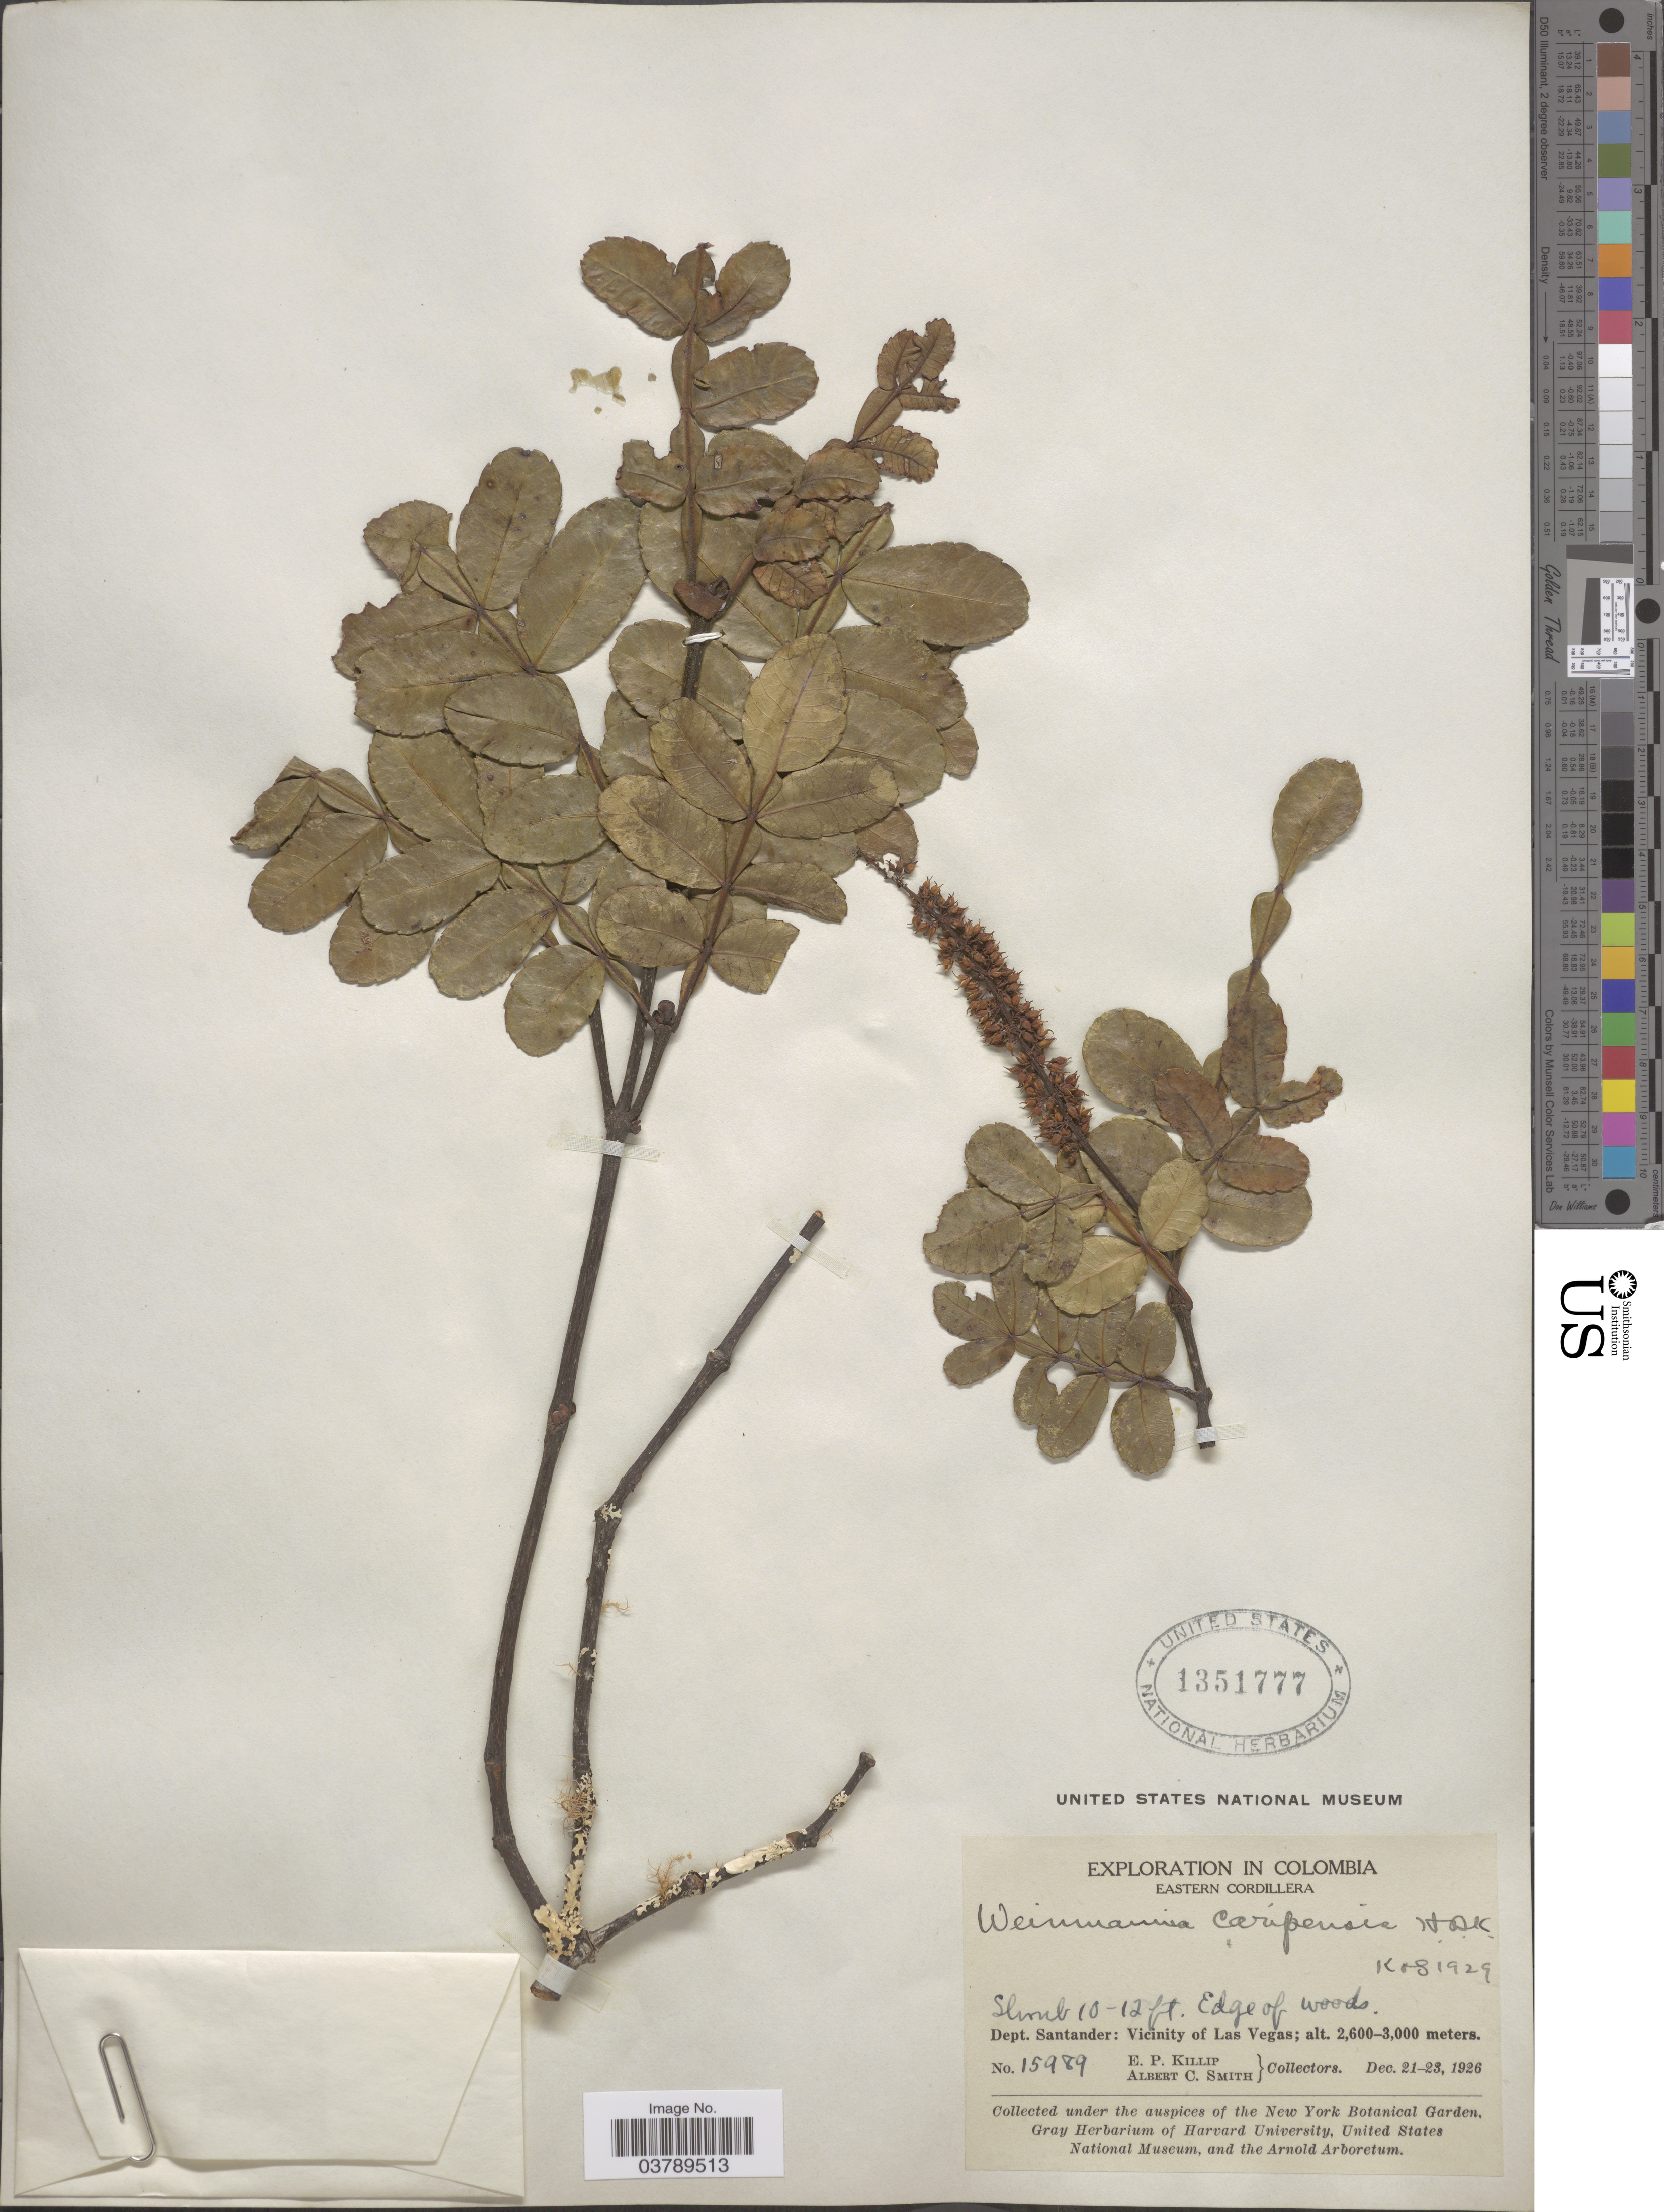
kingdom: Plantae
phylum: Tracheophyta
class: Magnoliopsida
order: Oxalidales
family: Cunoniaceae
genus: Weinmannia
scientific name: Weinmannia pinnata var. caripensis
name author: (Kunth) Cuatrec.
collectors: E. P. Killip & A. C. Smith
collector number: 15989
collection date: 1926-12-21/1926-12-23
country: Colombia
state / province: Santander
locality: Eastern Cordillera. Dept. Santander: Vicinity of Las Vegas.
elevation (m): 2600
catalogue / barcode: US 1351777